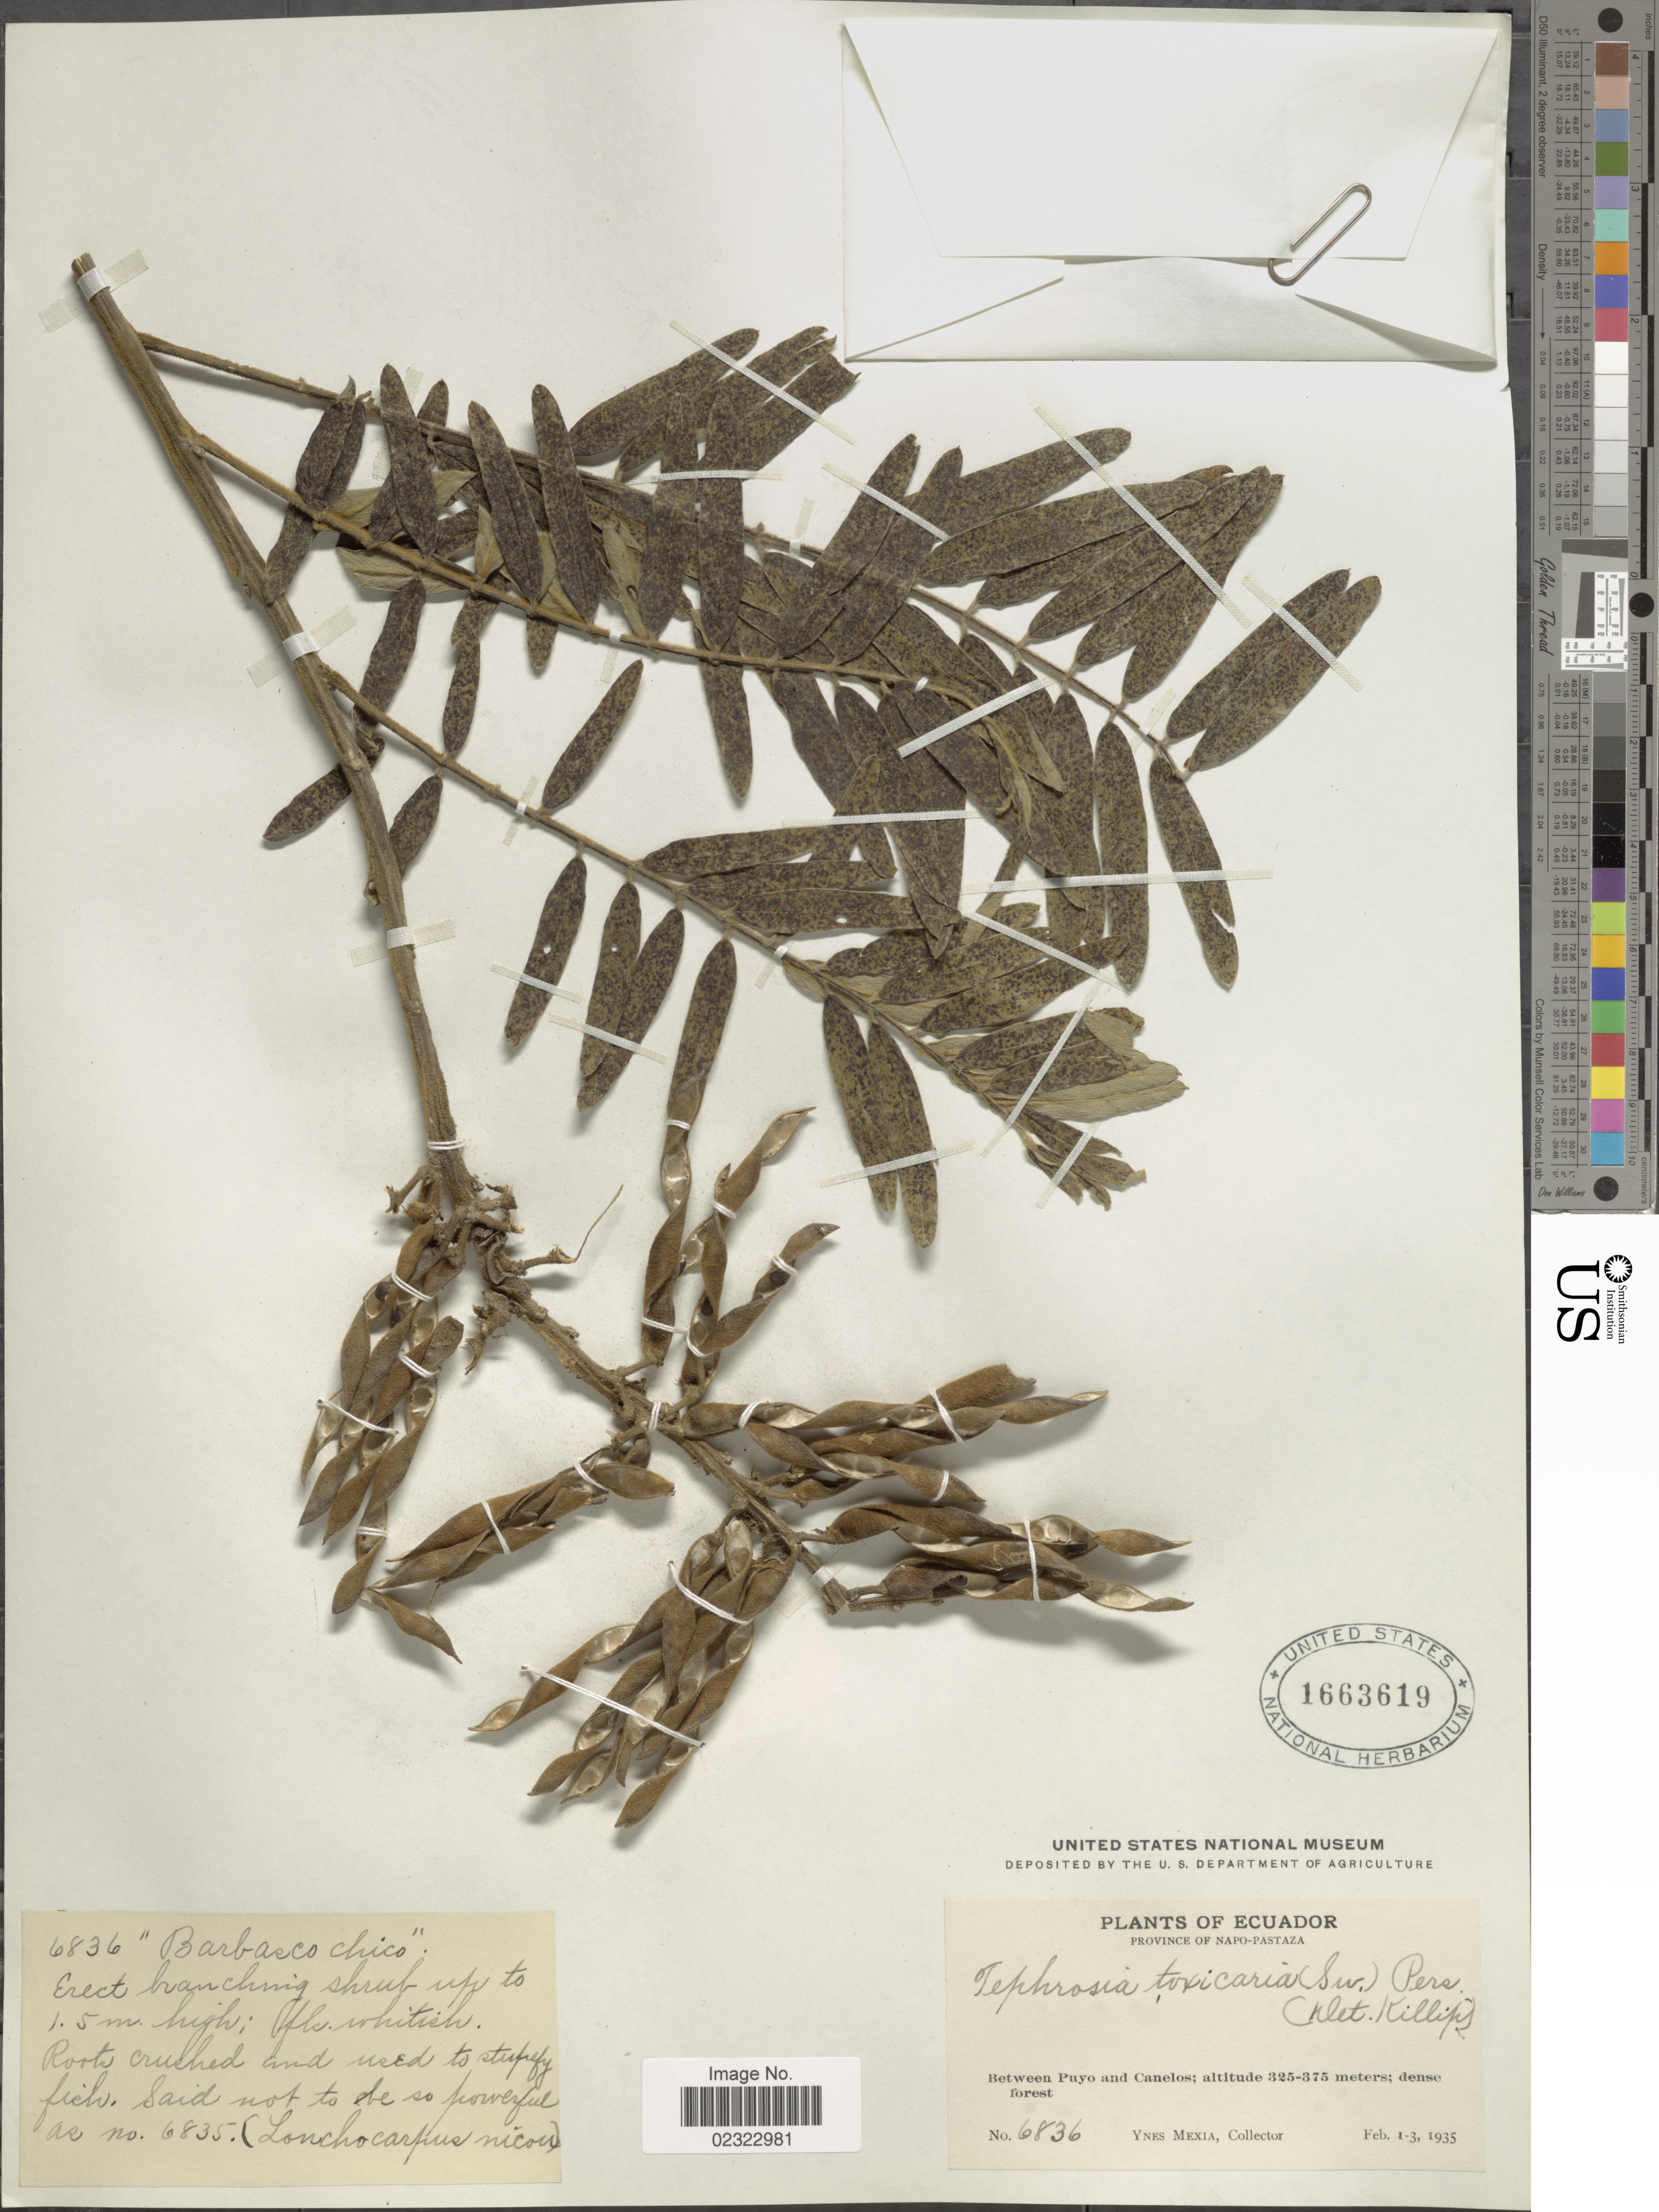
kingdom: Plantae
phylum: Tracheophyta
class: Magnoliopsida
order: Fabales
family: Fabaceae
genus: Tephrosia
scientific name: Tephrosia sinapou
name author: (Buc'hoz) A. Chev.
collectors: Y. Mexia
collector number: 6836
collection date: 1935-02-01/1935-02-03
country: Ecuador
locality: Province of Napo-Pastaza, Between Puyo and Canelos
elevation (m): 325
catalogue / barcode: US 1663619